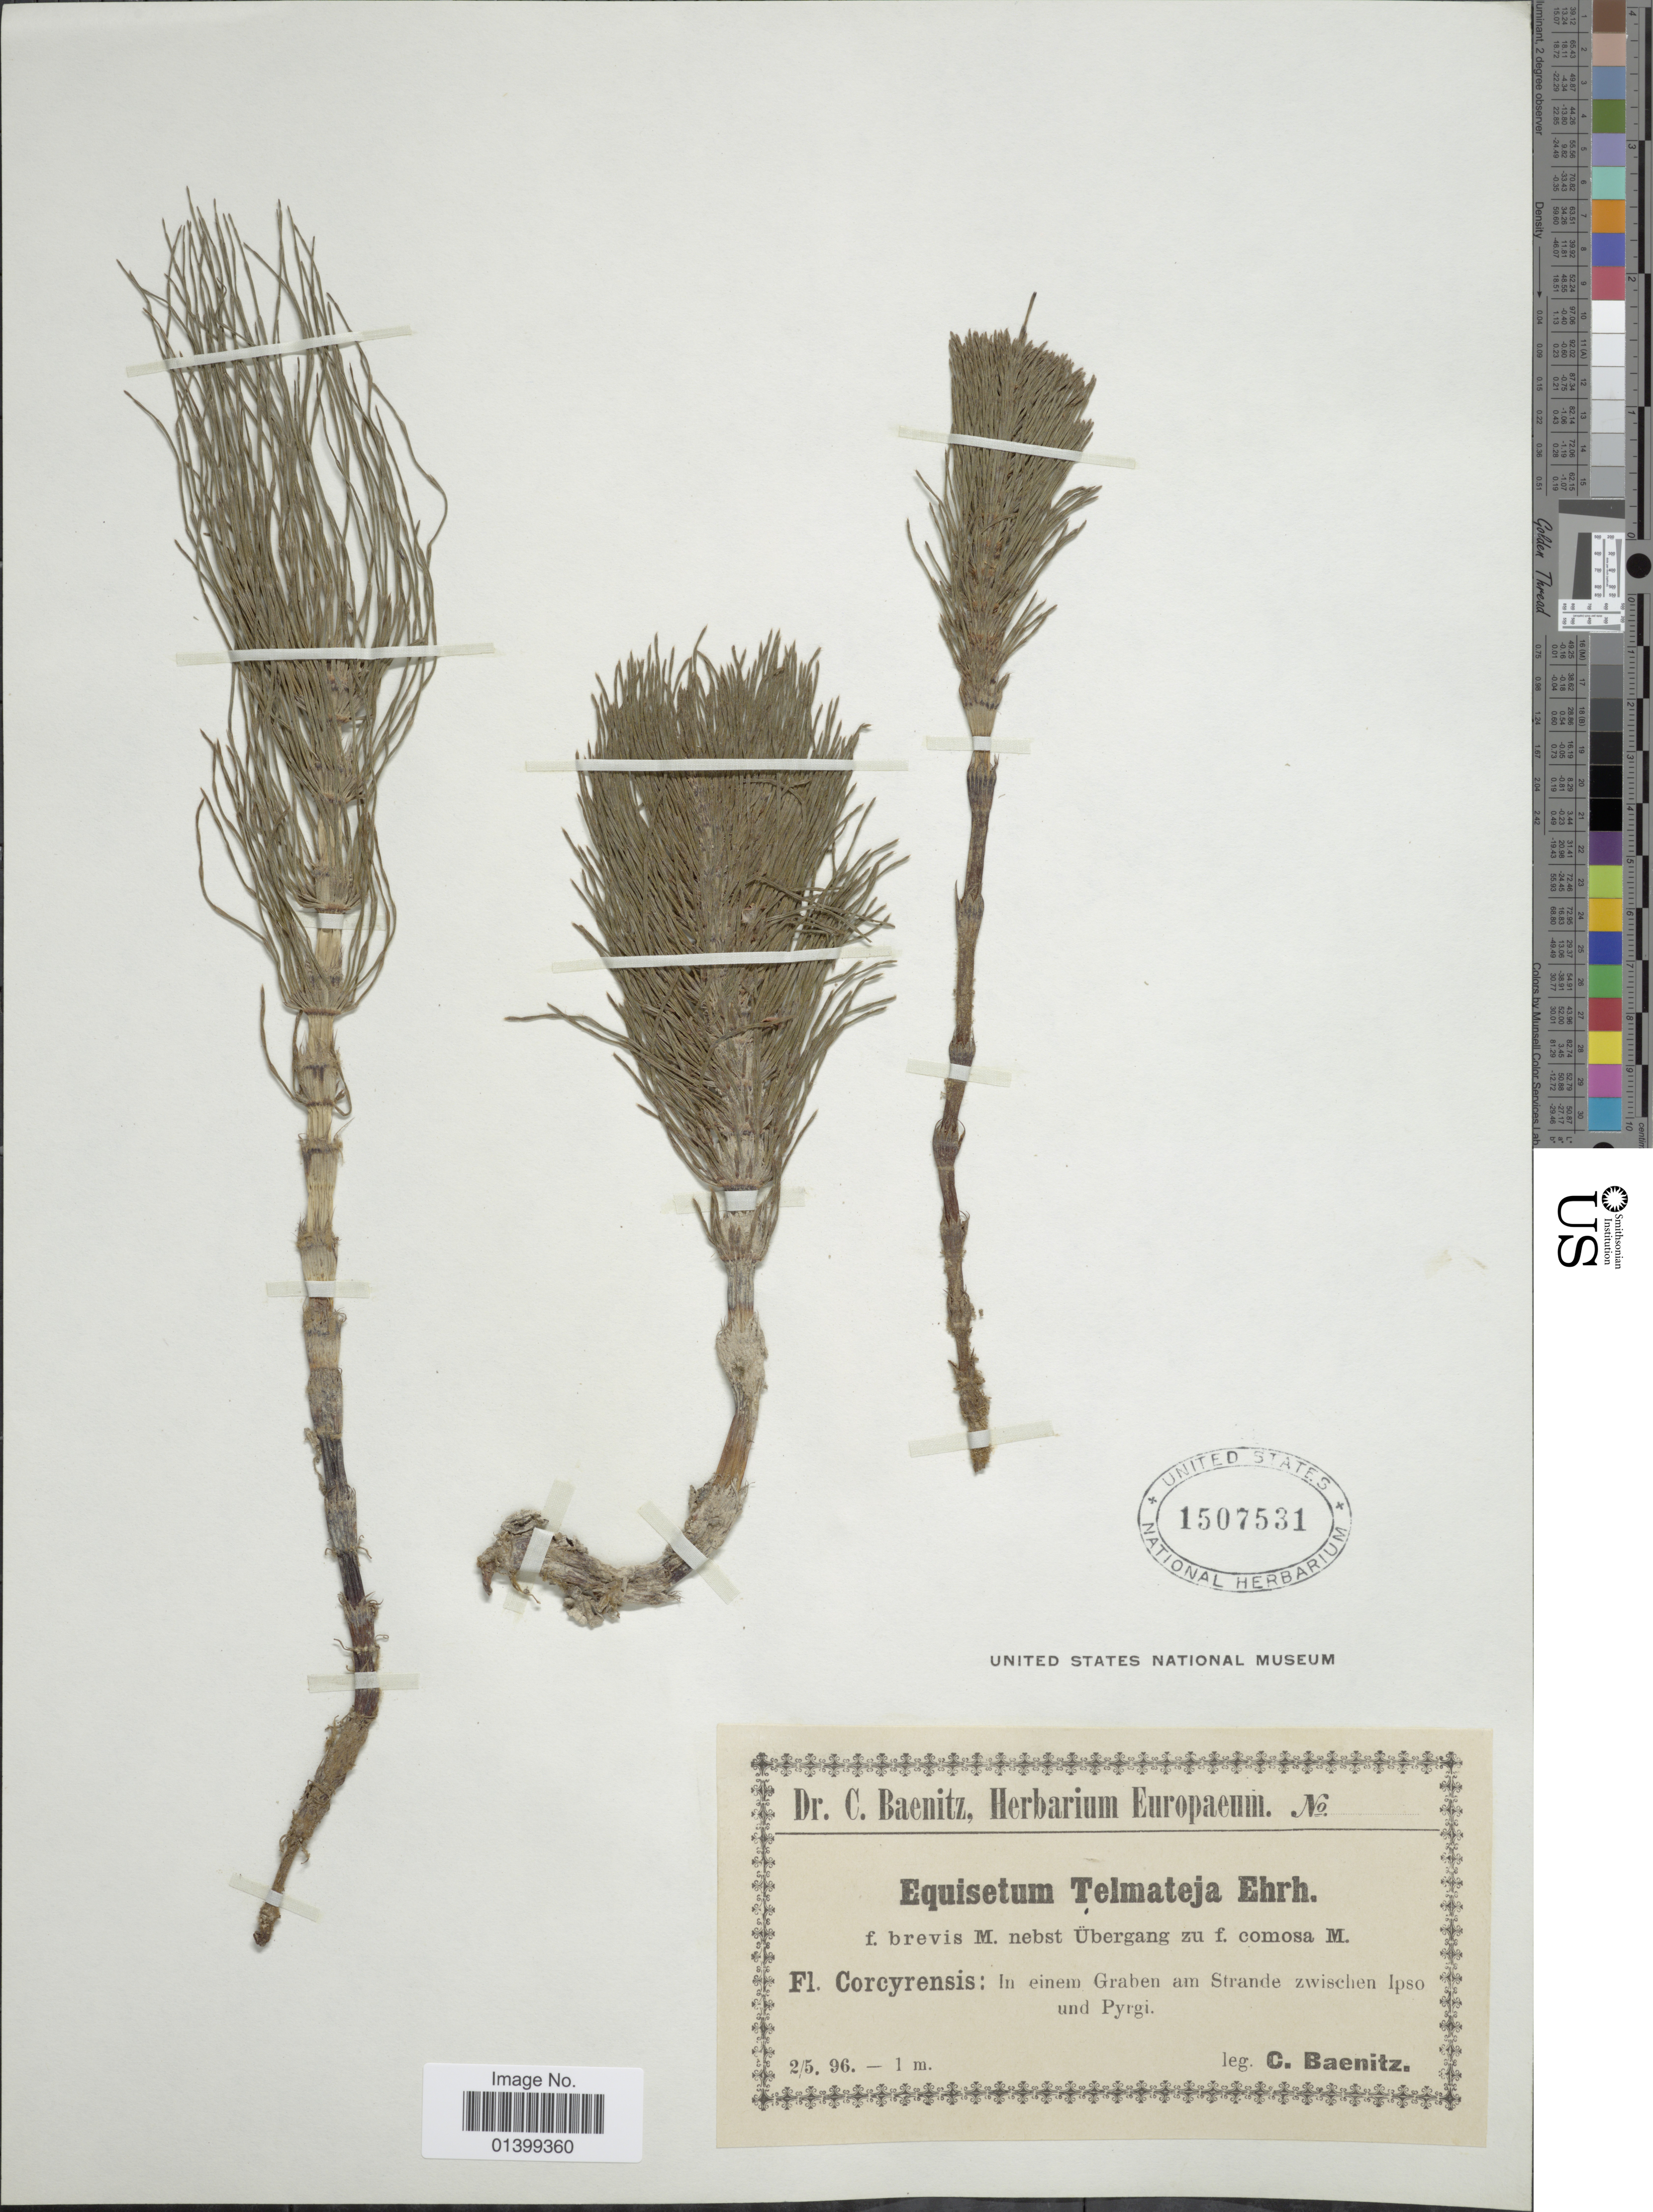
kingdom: Plantae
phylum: Tracheophyta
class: Polypodiopsida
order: Equisetales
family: Equisetaceae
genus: Equisetum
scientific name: Equisetum telmateia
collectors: C. G. Baenitz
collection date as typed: Transcribed d/m/y: 2/5/96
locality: Flora Corcyrensis; In einem Graben am Strande zwischen Ipso aund Pyrgi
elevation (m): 1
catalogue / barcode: US 1507531